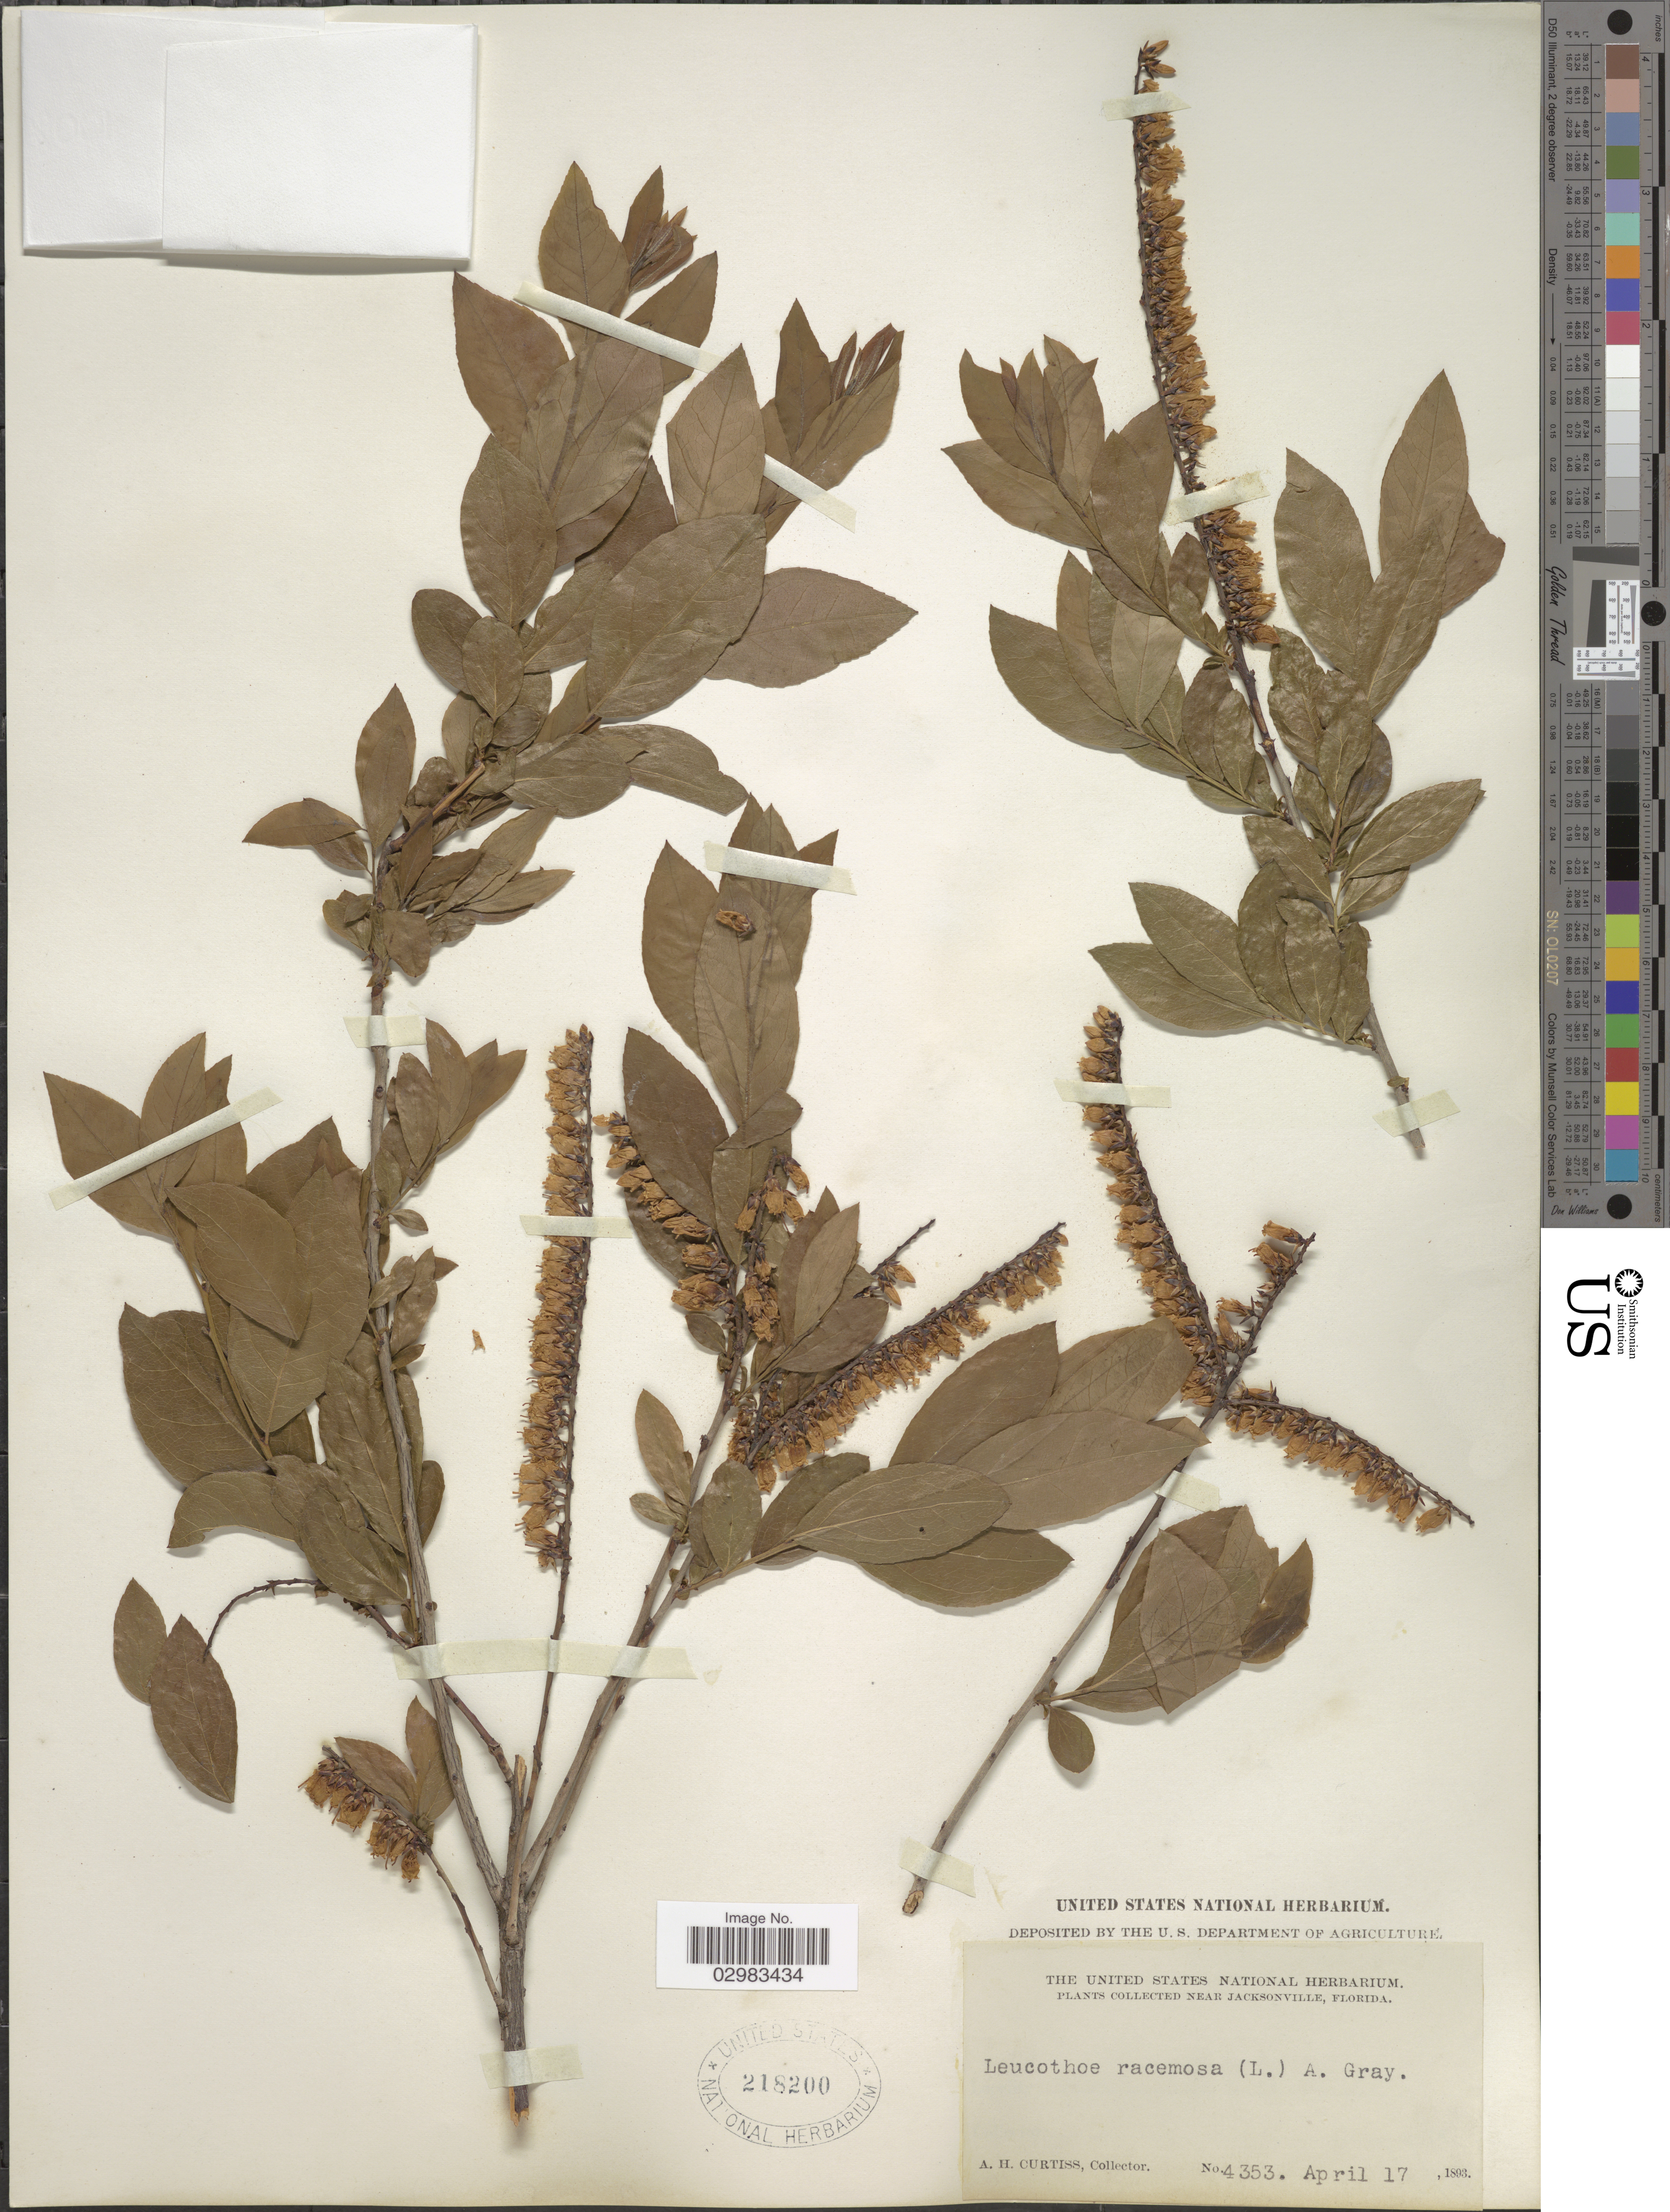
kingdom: Plantae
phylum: Tracheophyta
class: Magnoliopsida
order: Ericales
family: Ericaceae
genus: Leucothoe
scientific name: Leucothoë racemosa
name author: (L.) A. Gray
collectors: A. H. Curtiss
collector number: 4353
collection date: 1893-04-17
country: United States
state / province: Florida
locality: Near Jacksonville.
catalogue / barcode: US 218200